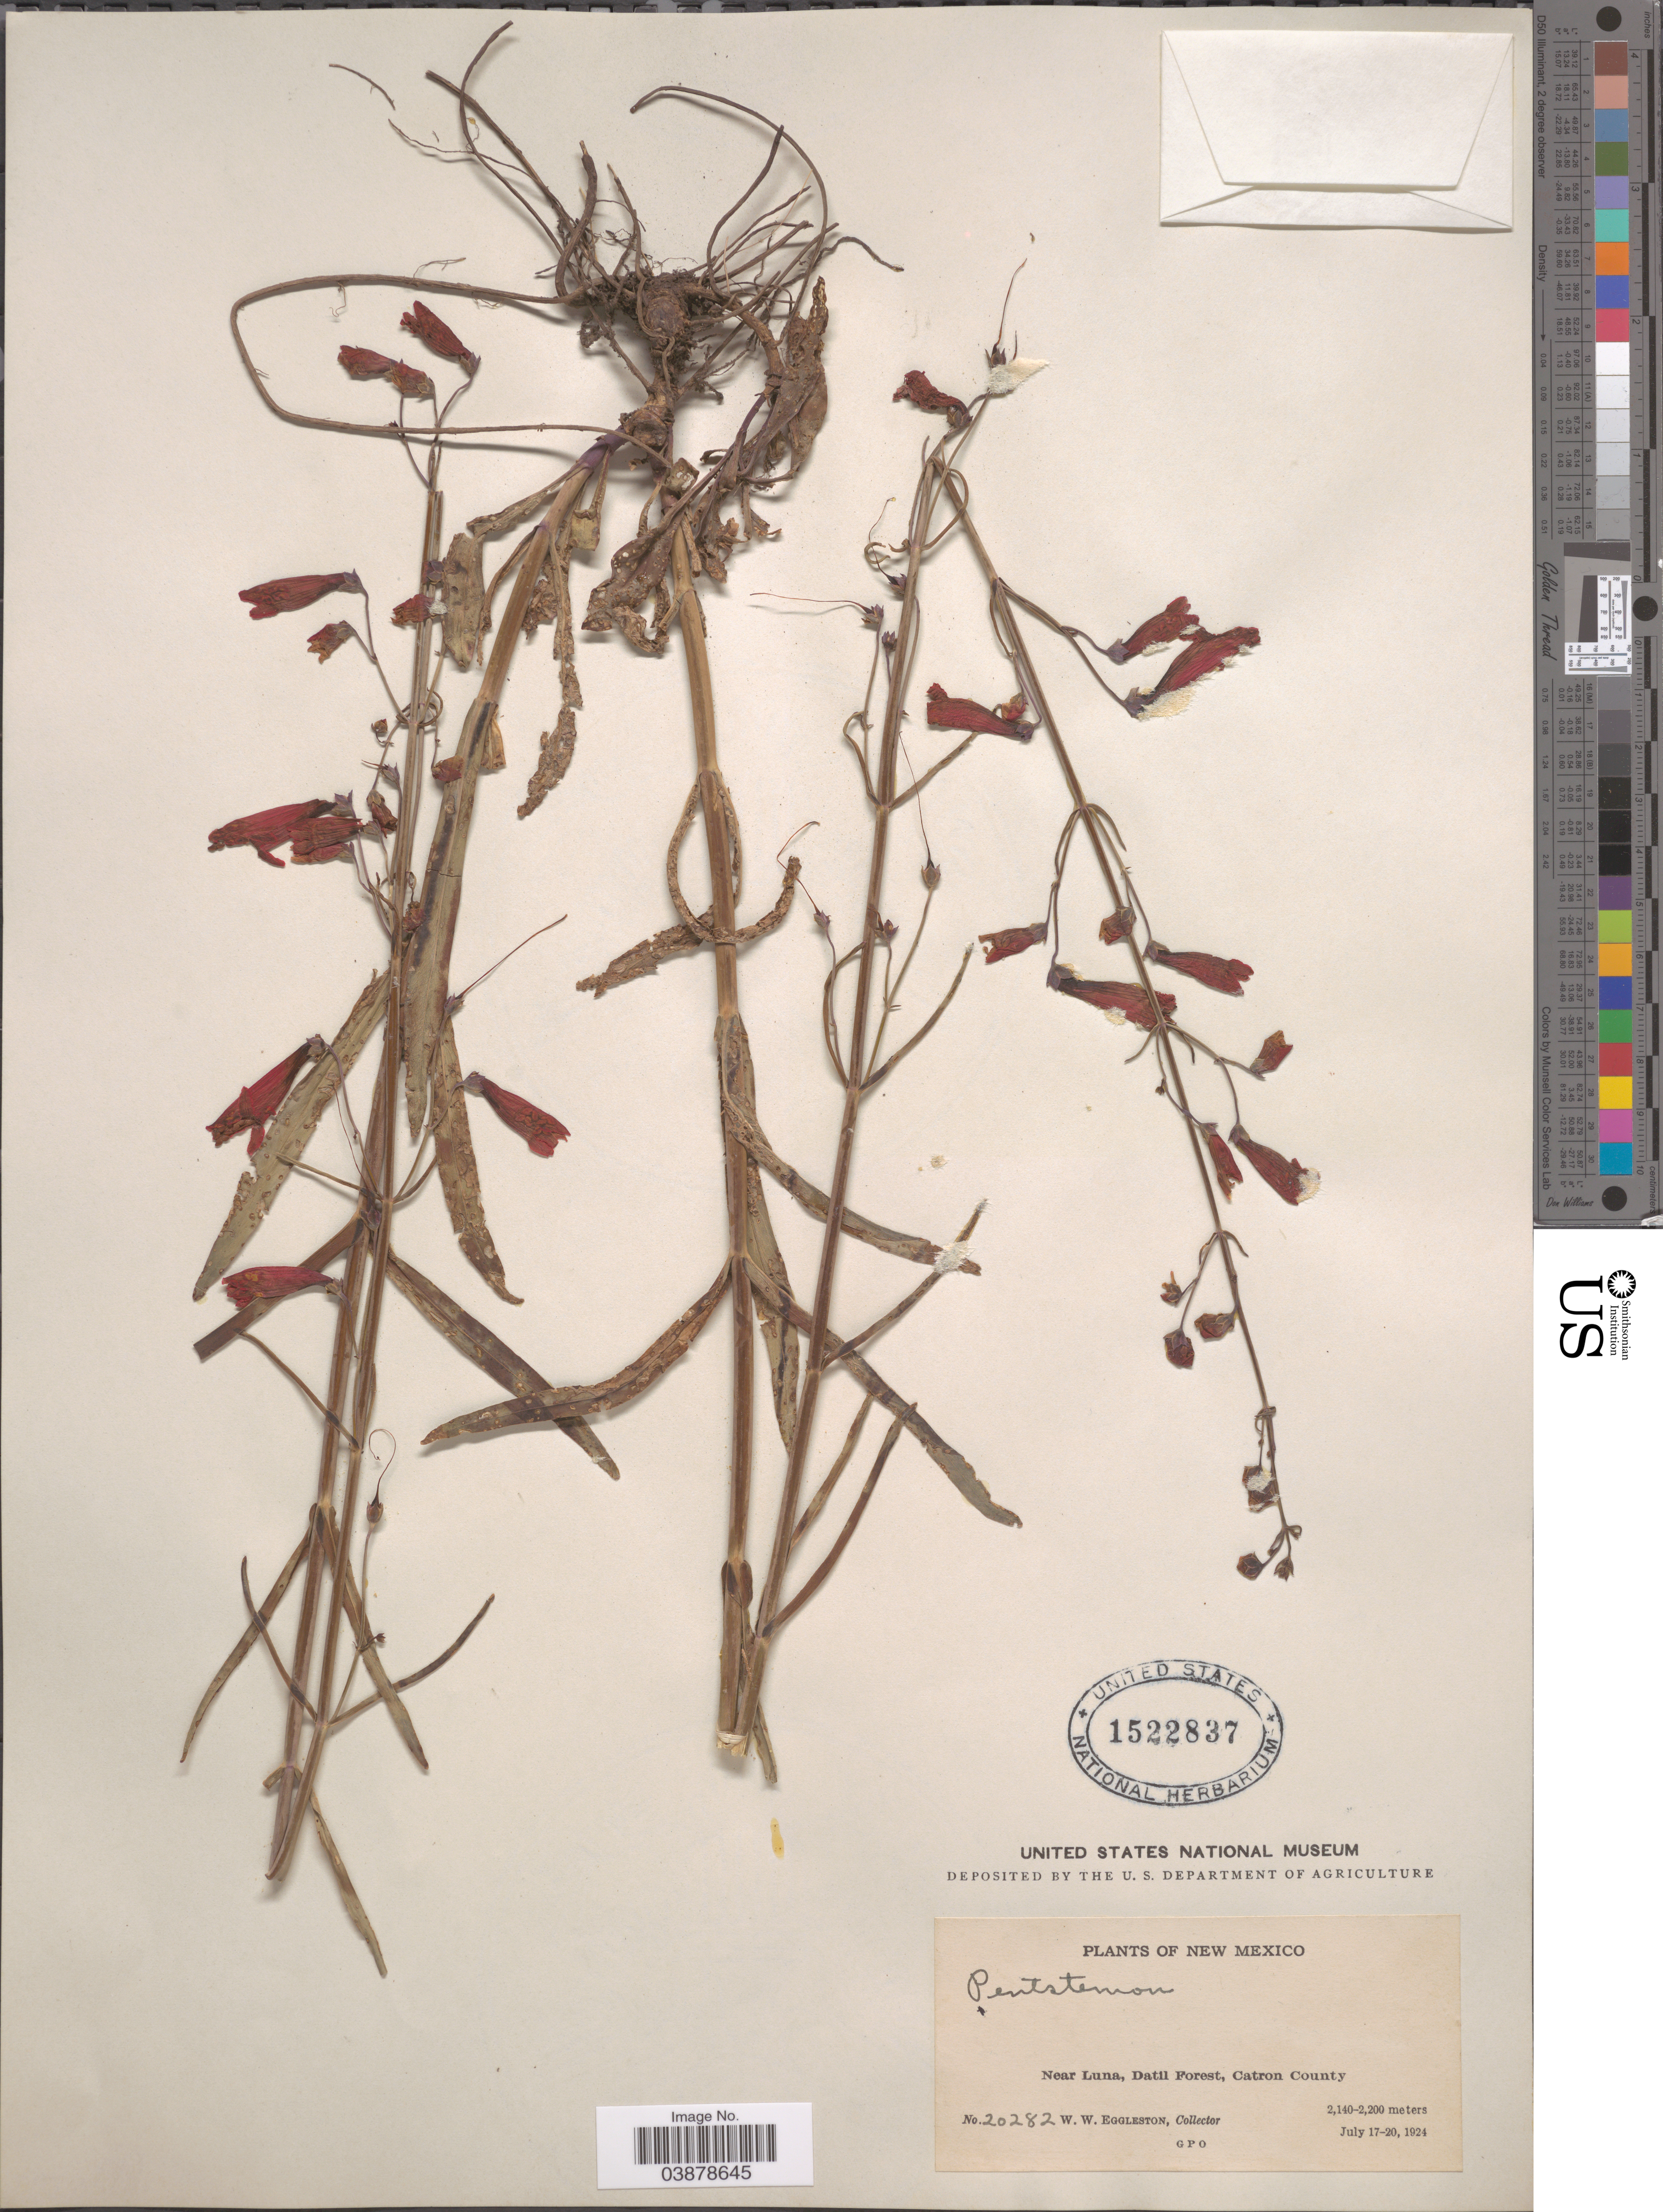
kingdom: Plantae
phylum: Tracheophyta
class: Magnoliopsida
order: Lamiales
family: Plantaginaceae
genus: Penstemon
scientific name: Penstemon torreyi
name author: Benth.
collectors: W. W. Eggleston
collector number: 20282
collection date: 1924-07-17/1924-07-20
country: United States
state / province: New Mexico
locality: Near Luna, Datil Forest, Catron County.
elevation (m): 2140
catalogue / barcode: US 1522837